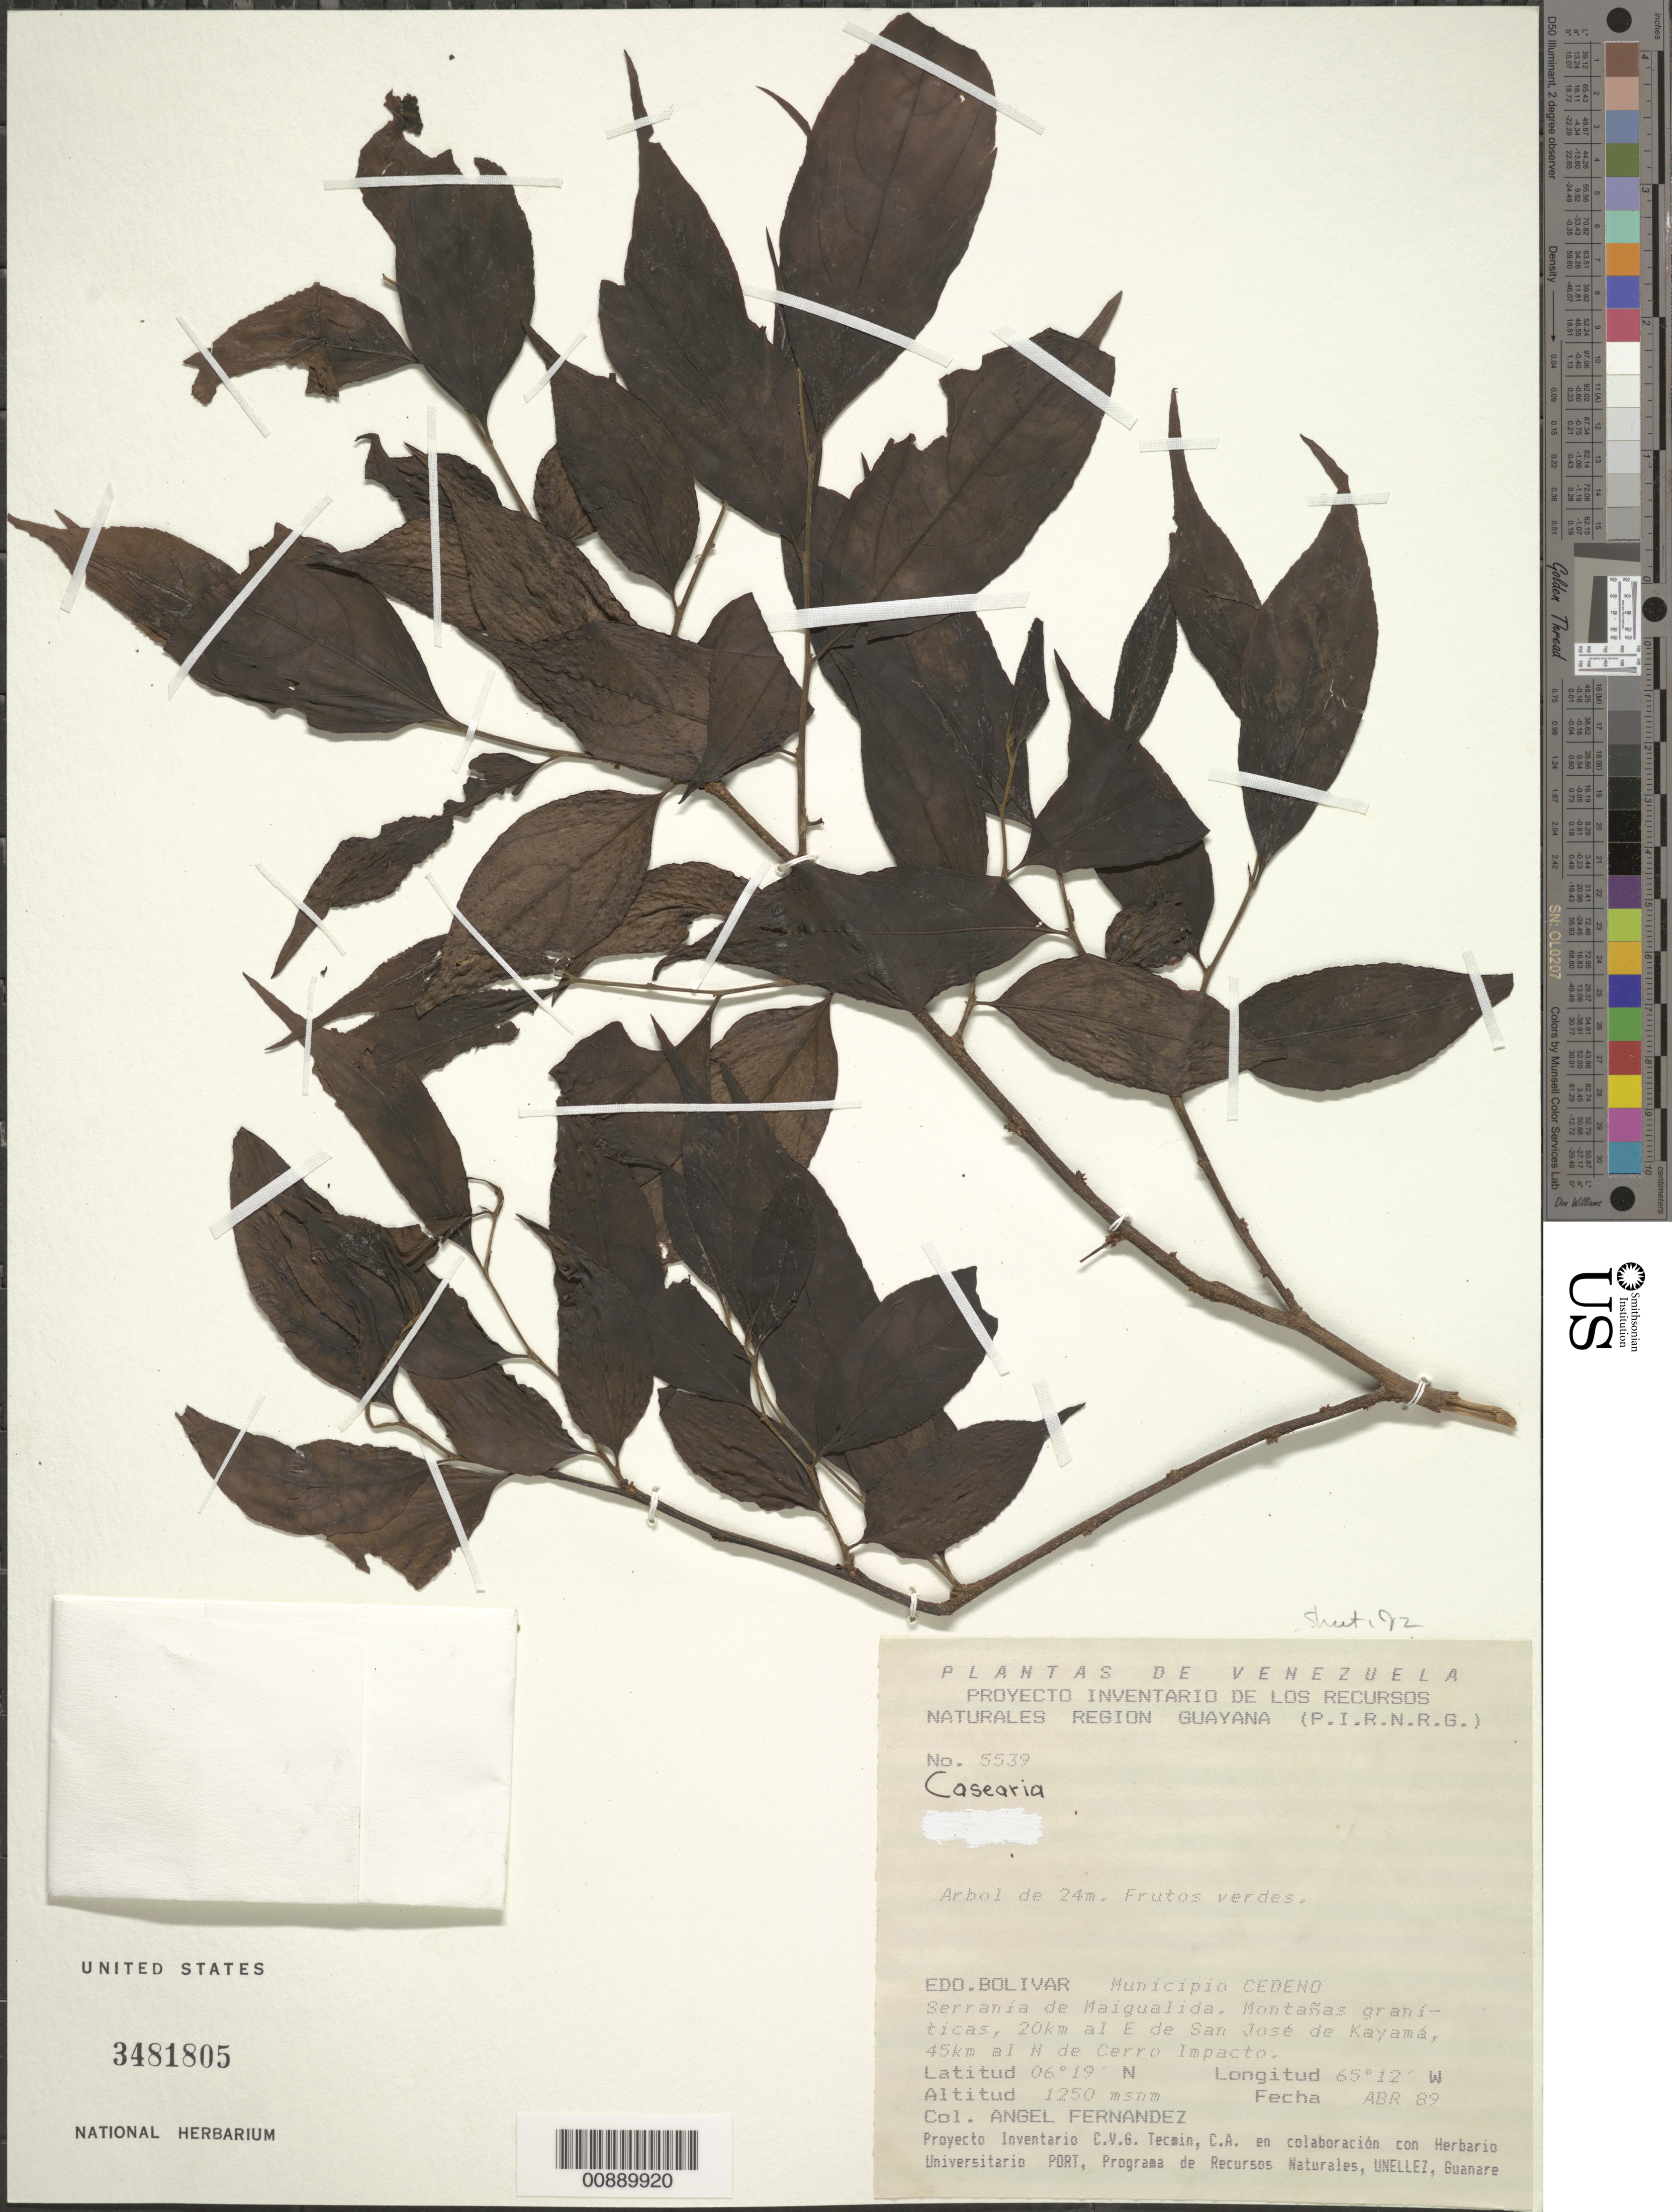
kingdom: Plantae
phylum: Tracheophyta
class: Magnoliopsida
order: Malpighiales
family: Salicaceae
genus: Casearia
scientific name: Casearia sp.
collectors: A. Fernández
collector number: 5539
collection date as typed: Apr-89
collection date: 1989-04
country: Venezuela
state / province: Bolívar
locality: Mun. Cedeño, Serrania de Maigualida, 20 km E de San José de Kayamá, 45 km N de Cerro Impacto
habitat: Montanas graníticas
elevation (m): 1250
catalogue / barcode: US 3481805